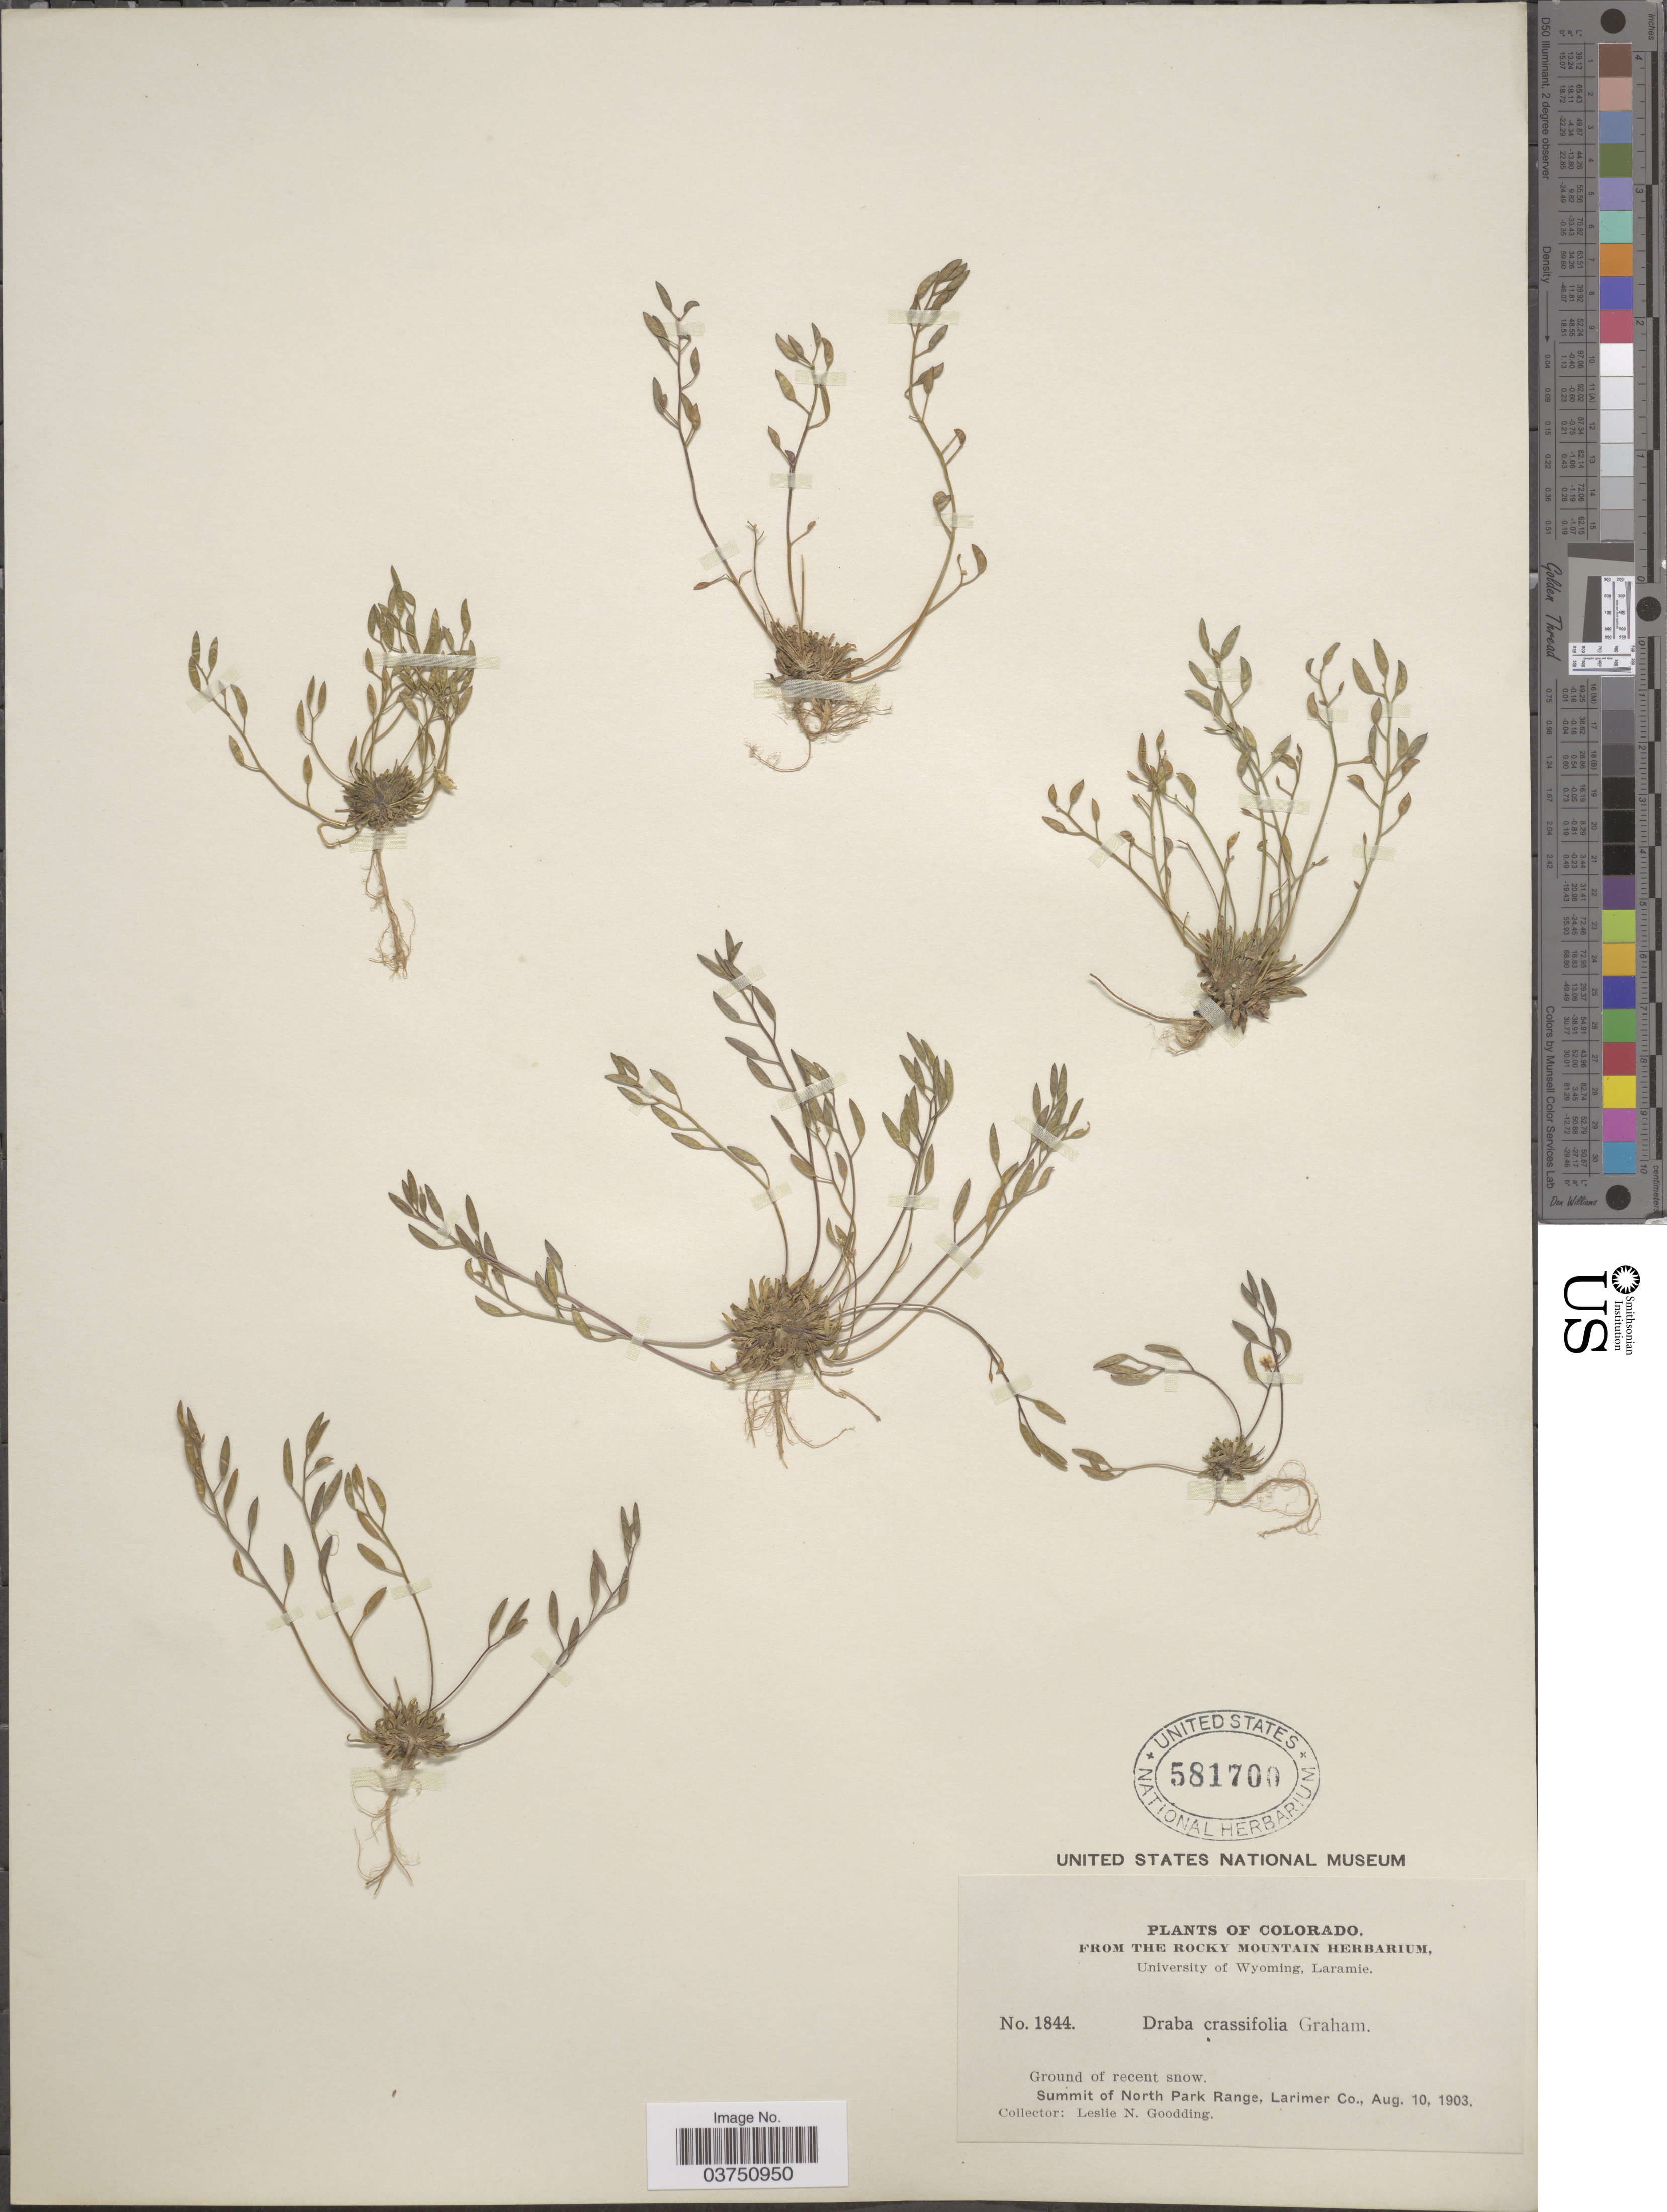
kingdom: Plantae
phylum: Tracheophyta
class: Magnoliopsida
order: Brassicales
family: Brassicaceae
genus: Draba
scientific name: Draba crassifolia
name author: Graham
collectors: L. N. Goodding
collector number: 1844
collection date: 1903-08-10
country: United States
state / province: Colorado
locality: Summit of North Park Range, Larimer Co.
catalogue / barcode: US 581700